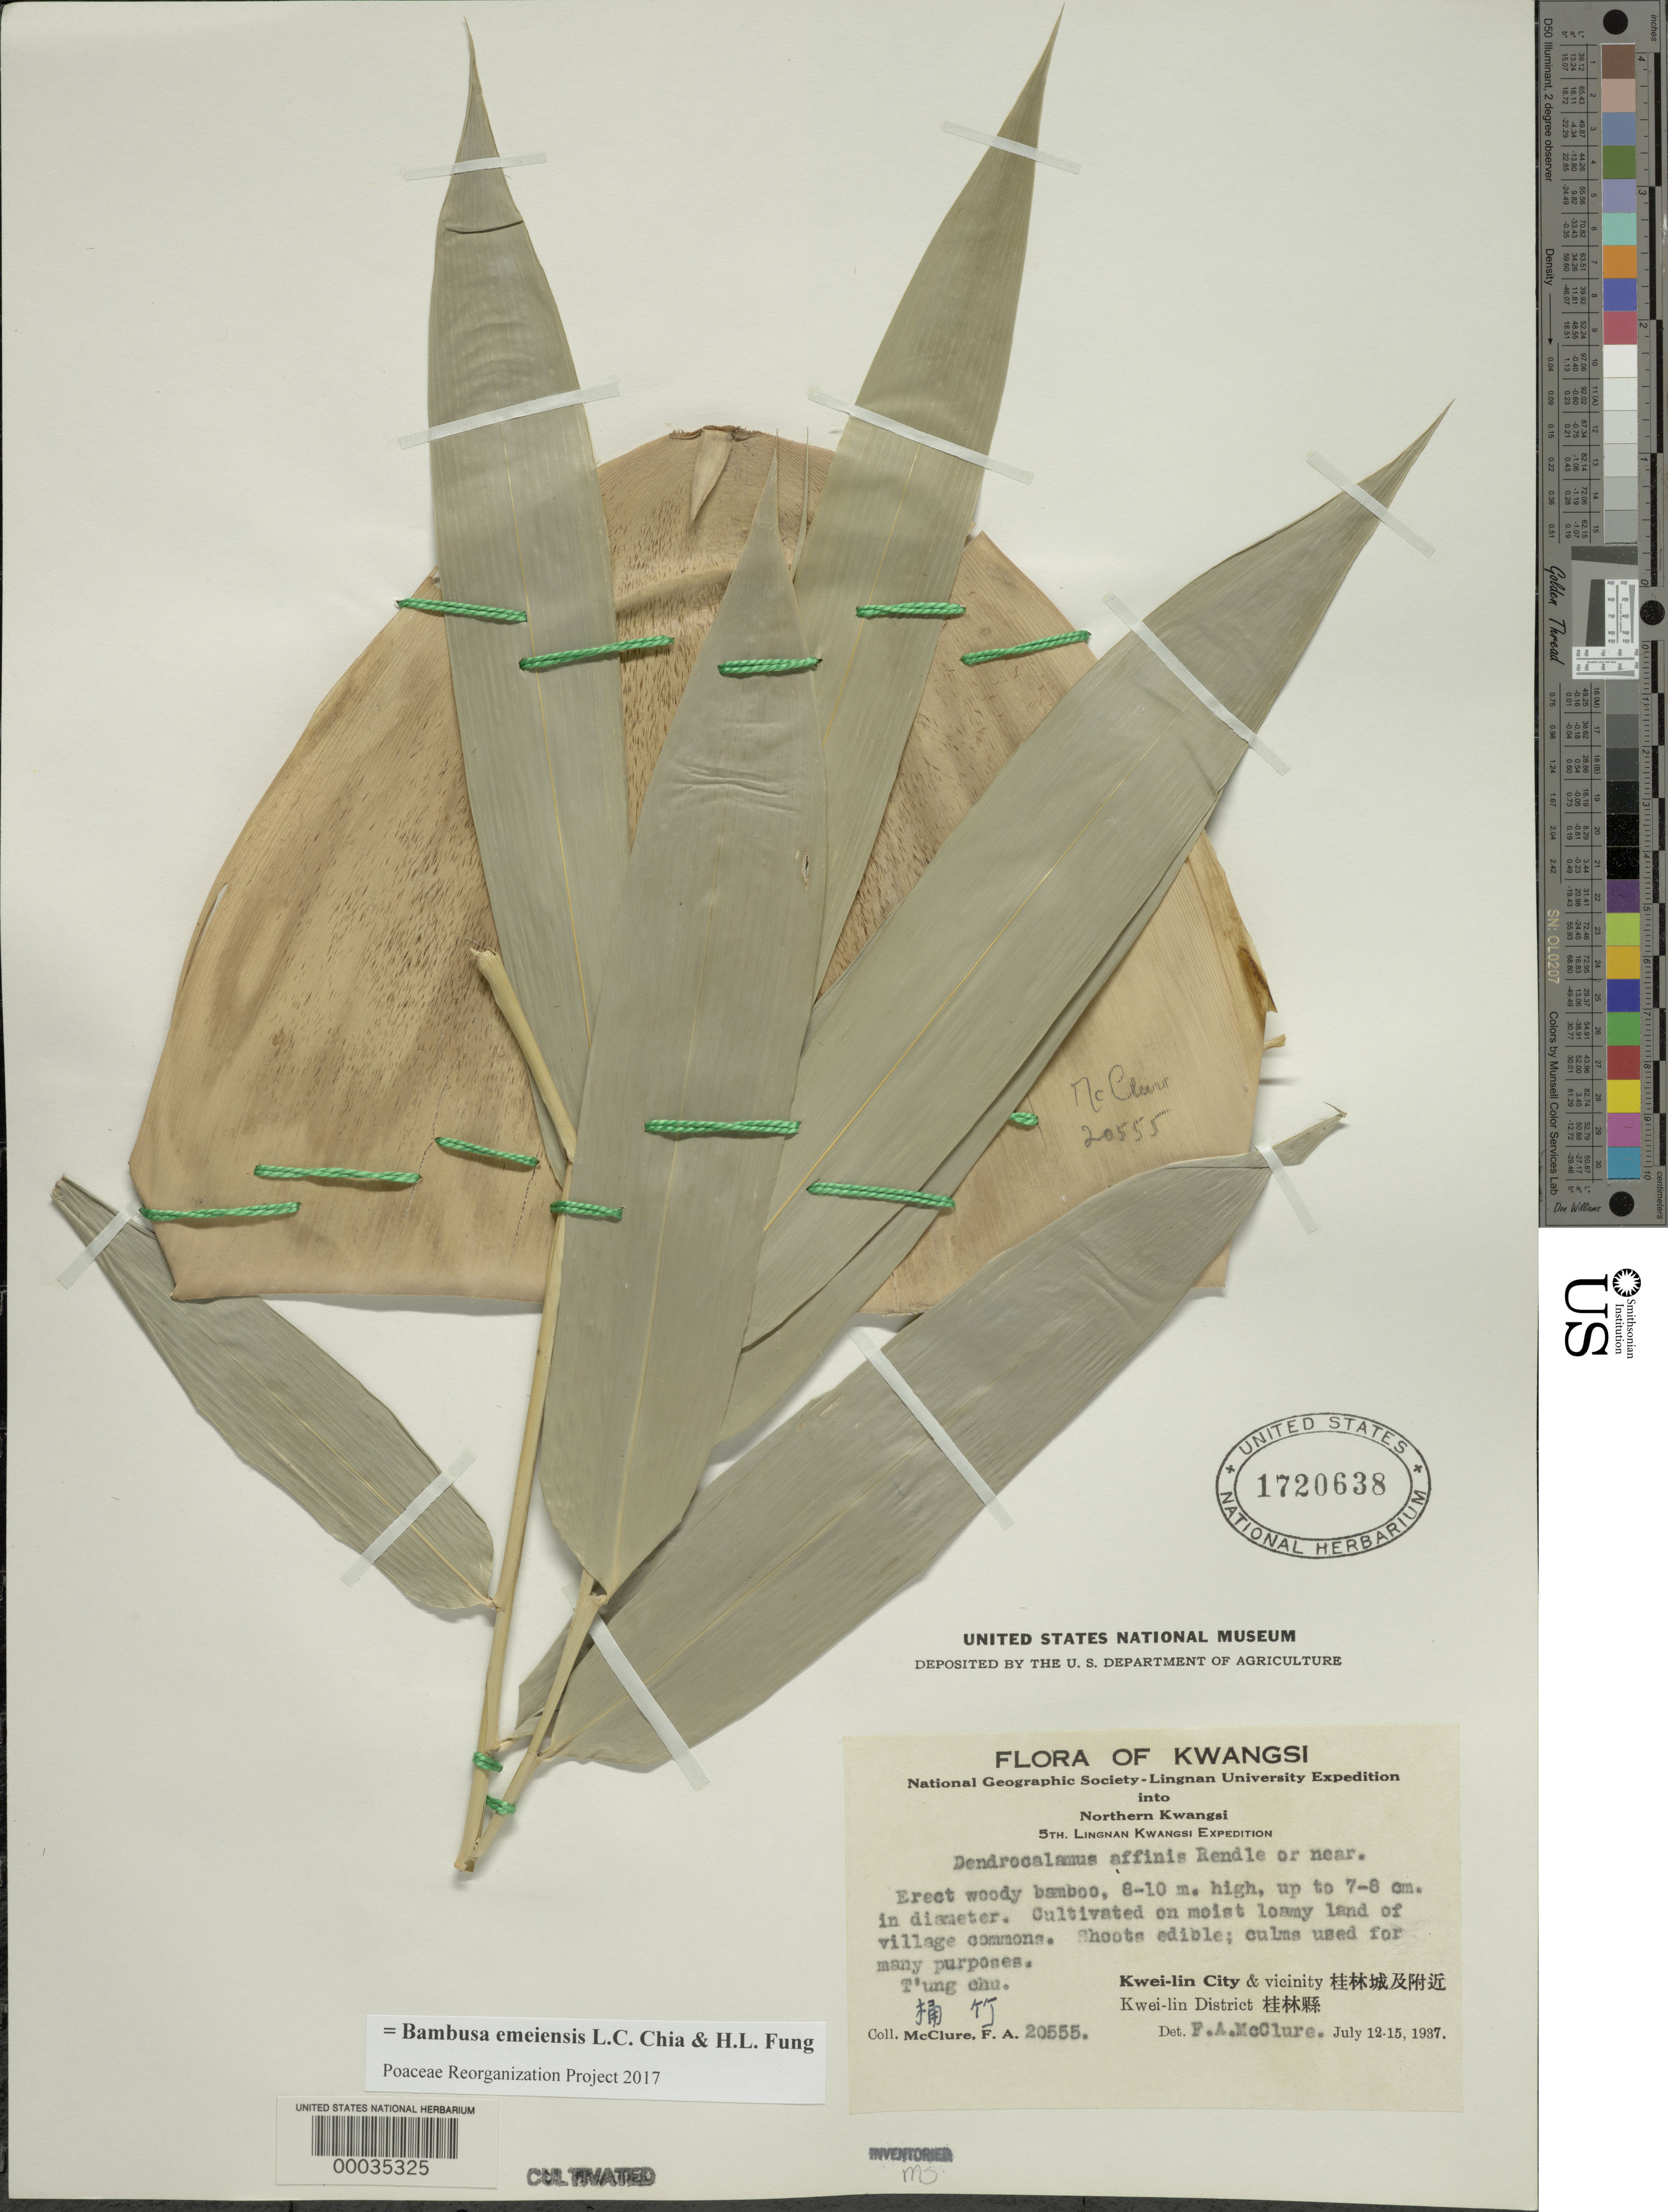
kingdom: Plantae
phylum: Tracheophyta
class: Liliopsida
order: Poales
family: Poaceae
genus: Bambusa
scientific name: Bambusa emeiensis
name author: Chia & H.L. Fung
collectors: F. A. McClure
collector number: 20555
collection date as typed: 12 Jul 1937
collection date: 1937-07-12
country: China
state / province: Jiangxi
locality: Kweilin city, kweilin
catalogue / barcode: US 1720638